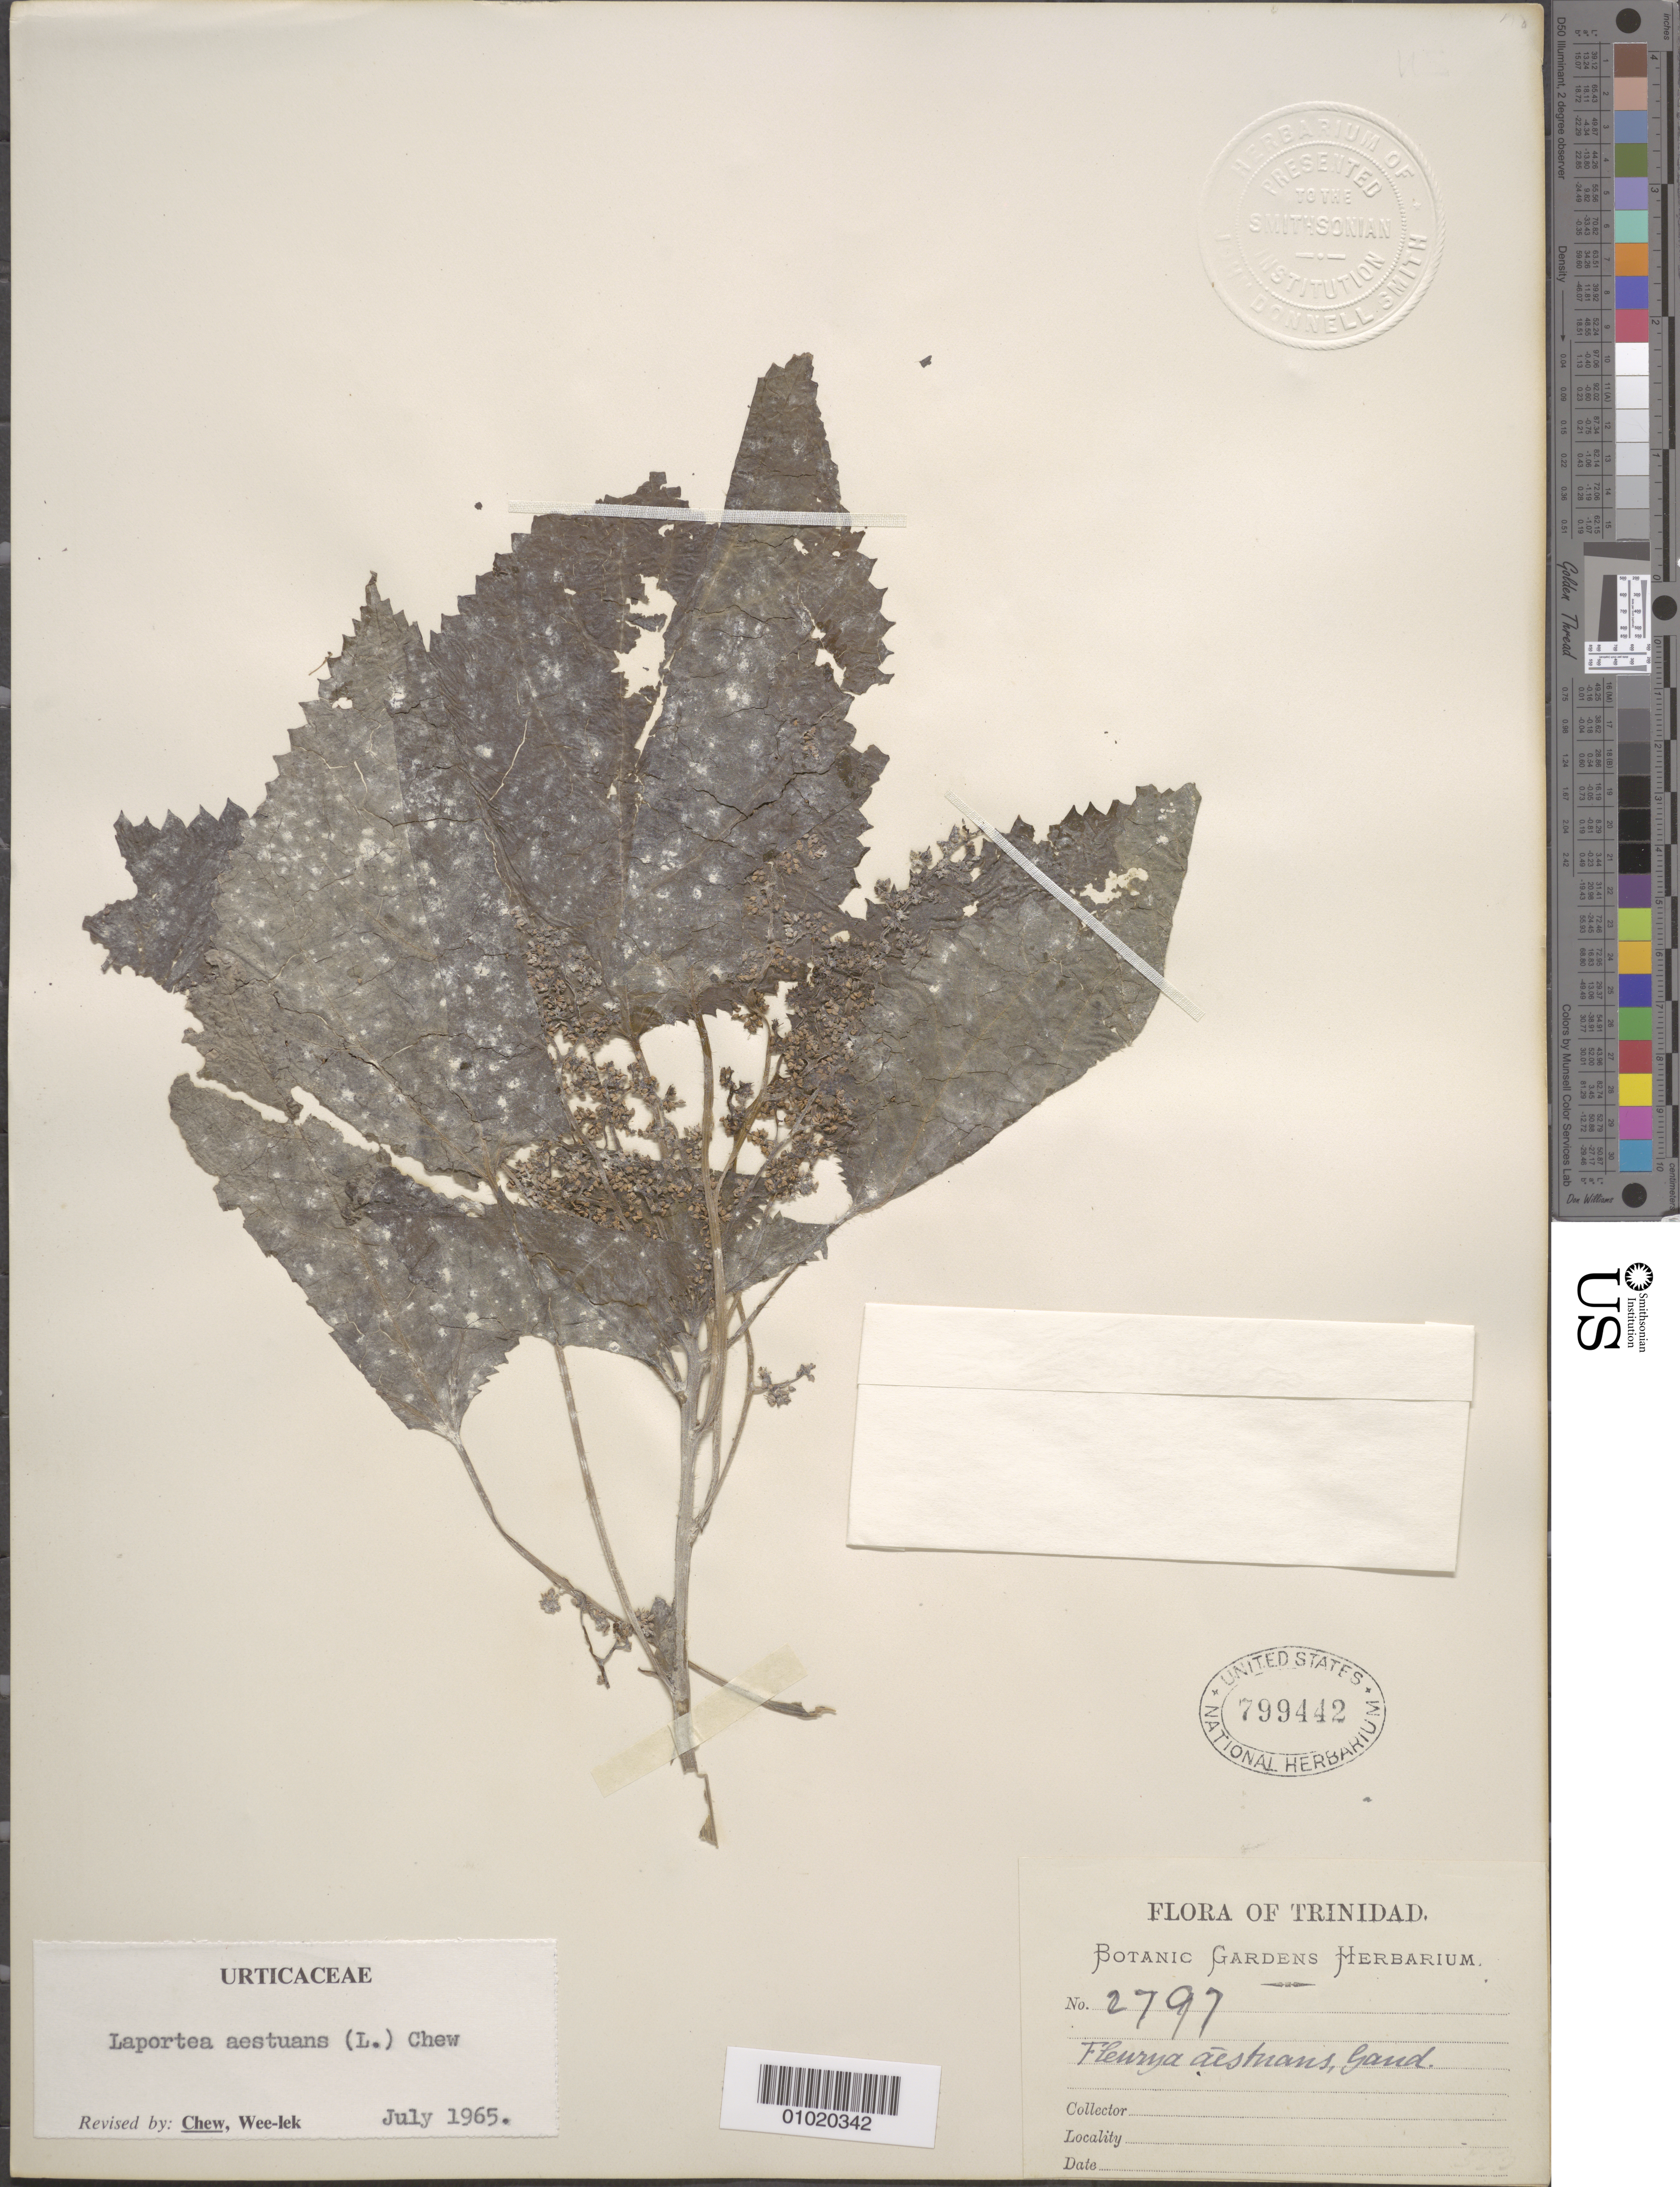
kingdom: Plantae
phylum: Tracheophyta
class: Magnoliopsida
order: Rosales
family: Urticaceae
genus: Laportea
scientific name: Laportea aestuans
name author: (L.) Chew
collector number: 2797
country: Trinidad and Tobago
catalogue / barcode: US 799442